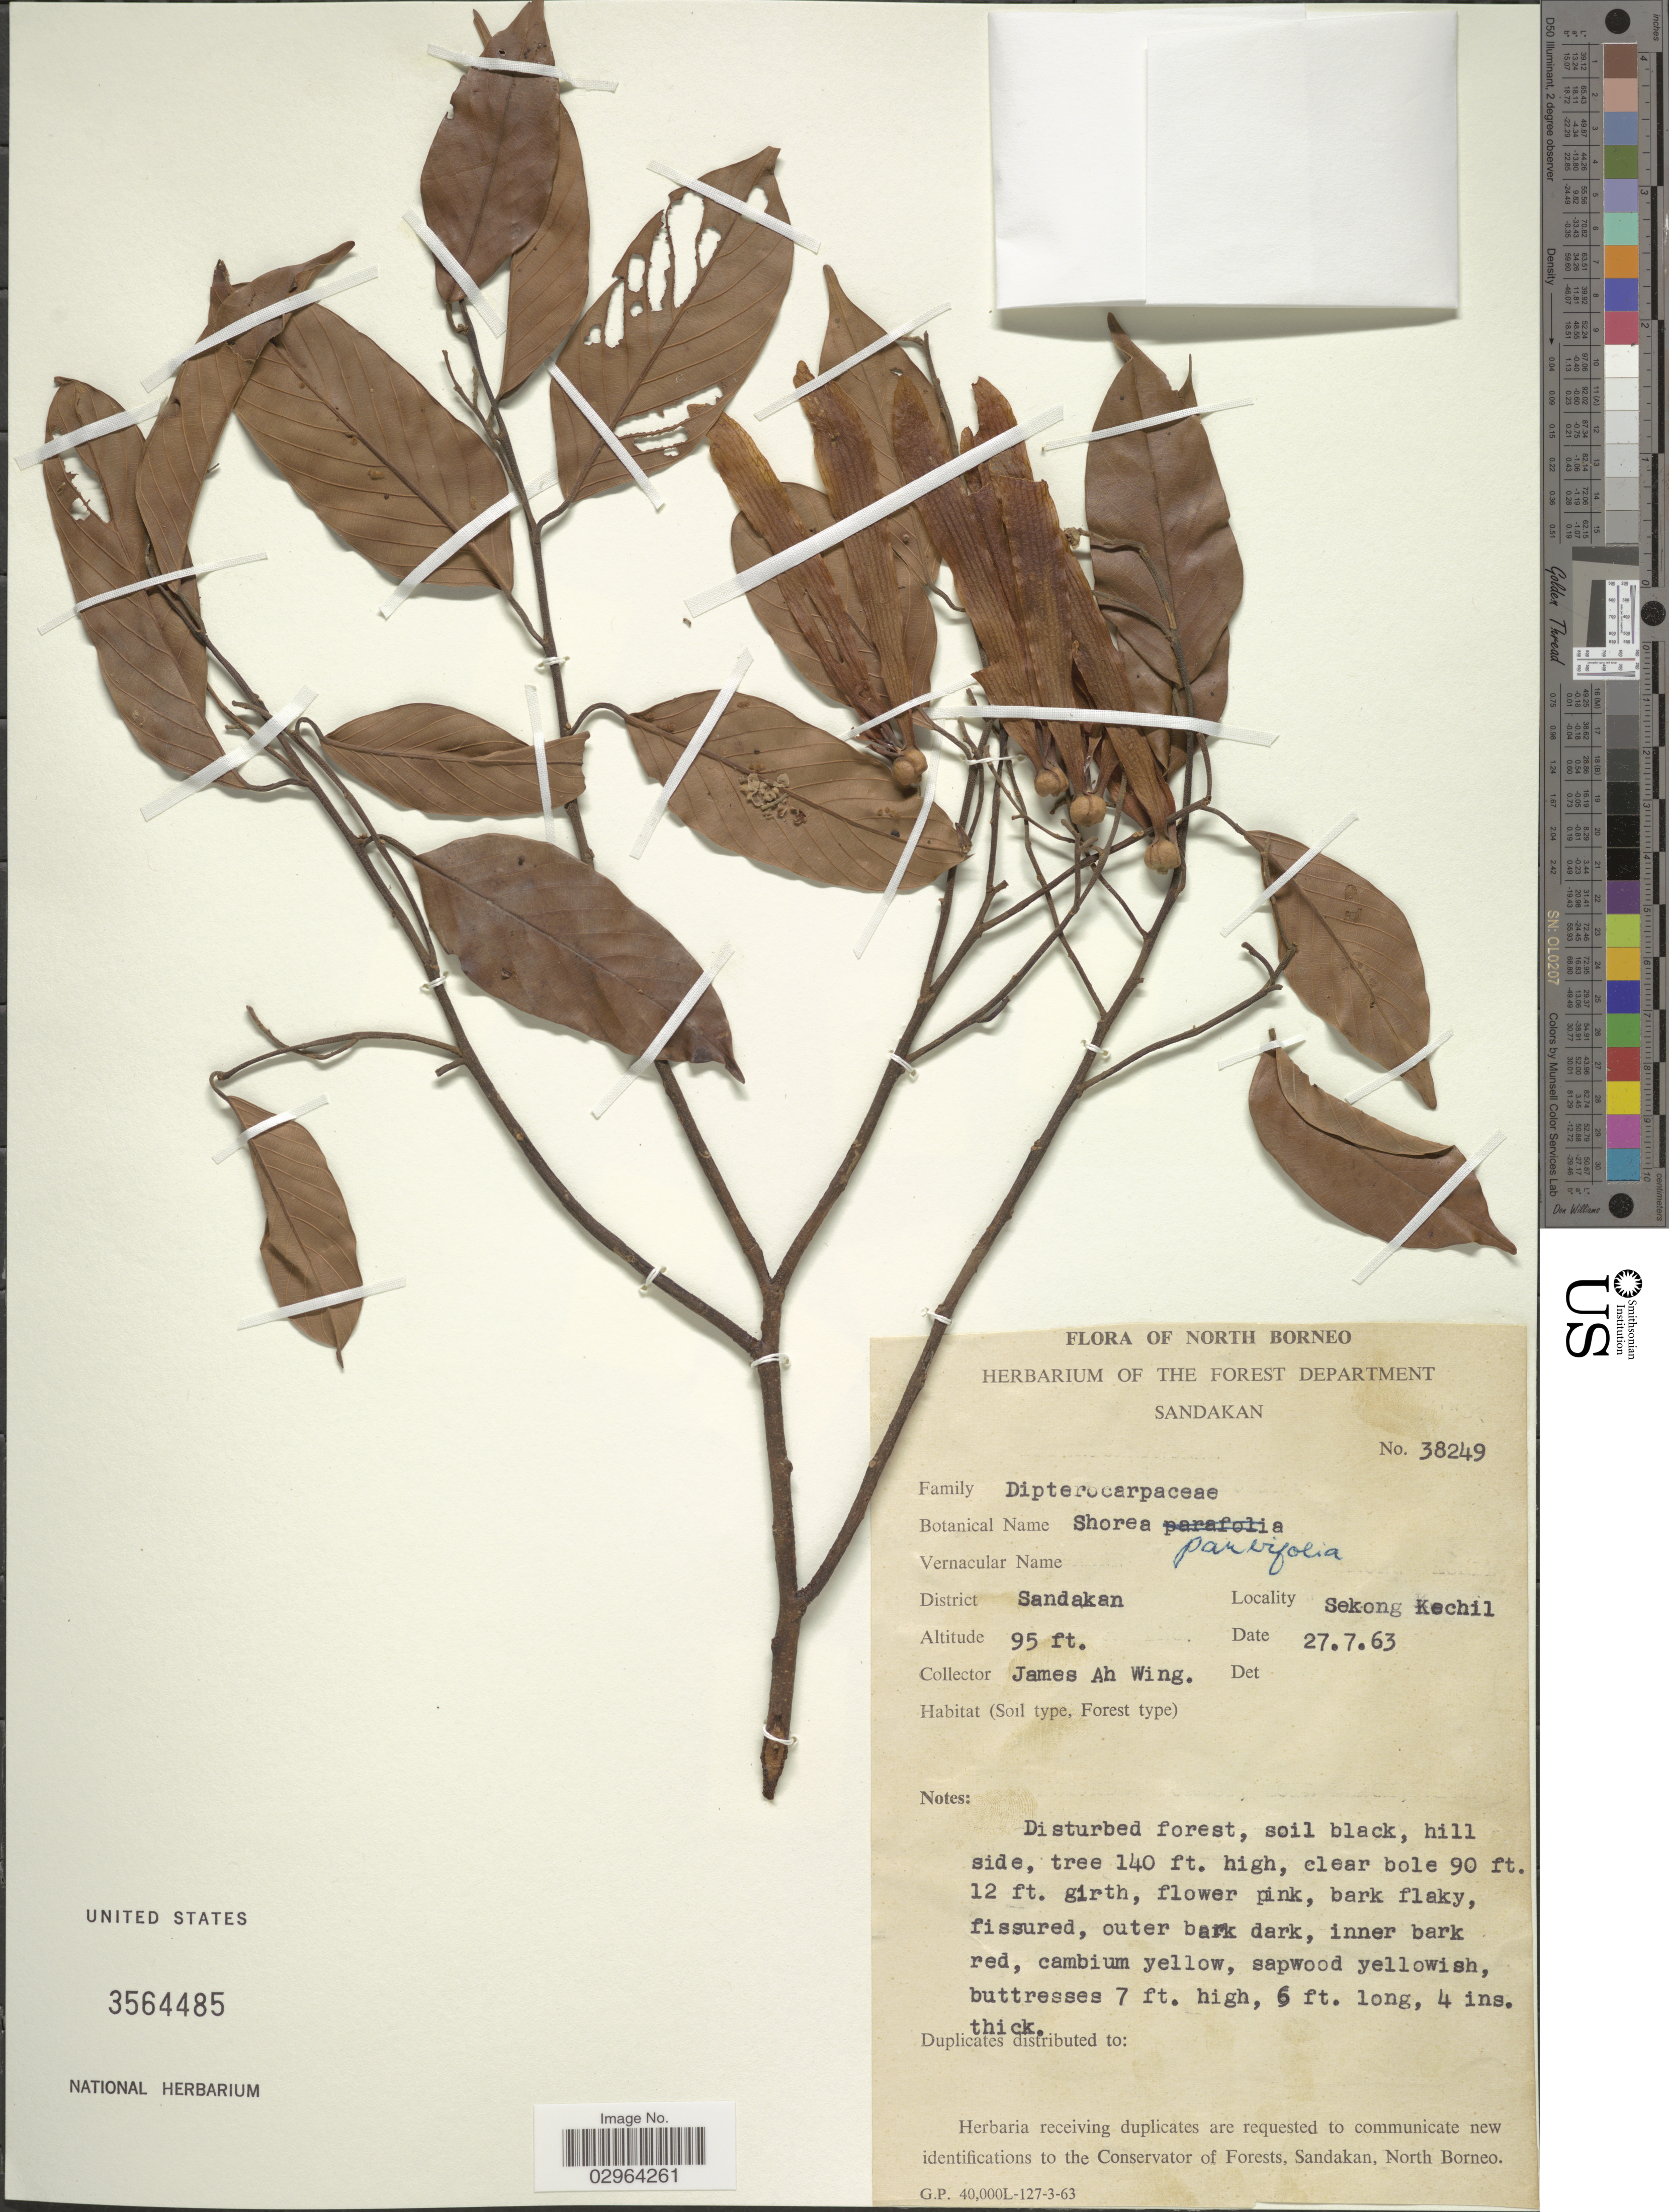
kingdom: Plantae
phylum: Tracheophyta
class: Magnoliopsida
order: Malvales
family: Dipterocarpaceae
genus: Rubroshorea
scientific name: Rubroshorea parvifolia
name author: (Dyer) P.S. Ashton & J. Heck.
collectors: J. Wing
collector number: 38249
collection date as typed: Transcribed d/m/y: 27/7/63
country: Malaysia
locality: North Borneo. District Sandakan. Sekong Kechil.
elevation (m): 29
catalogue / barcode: US 3564485